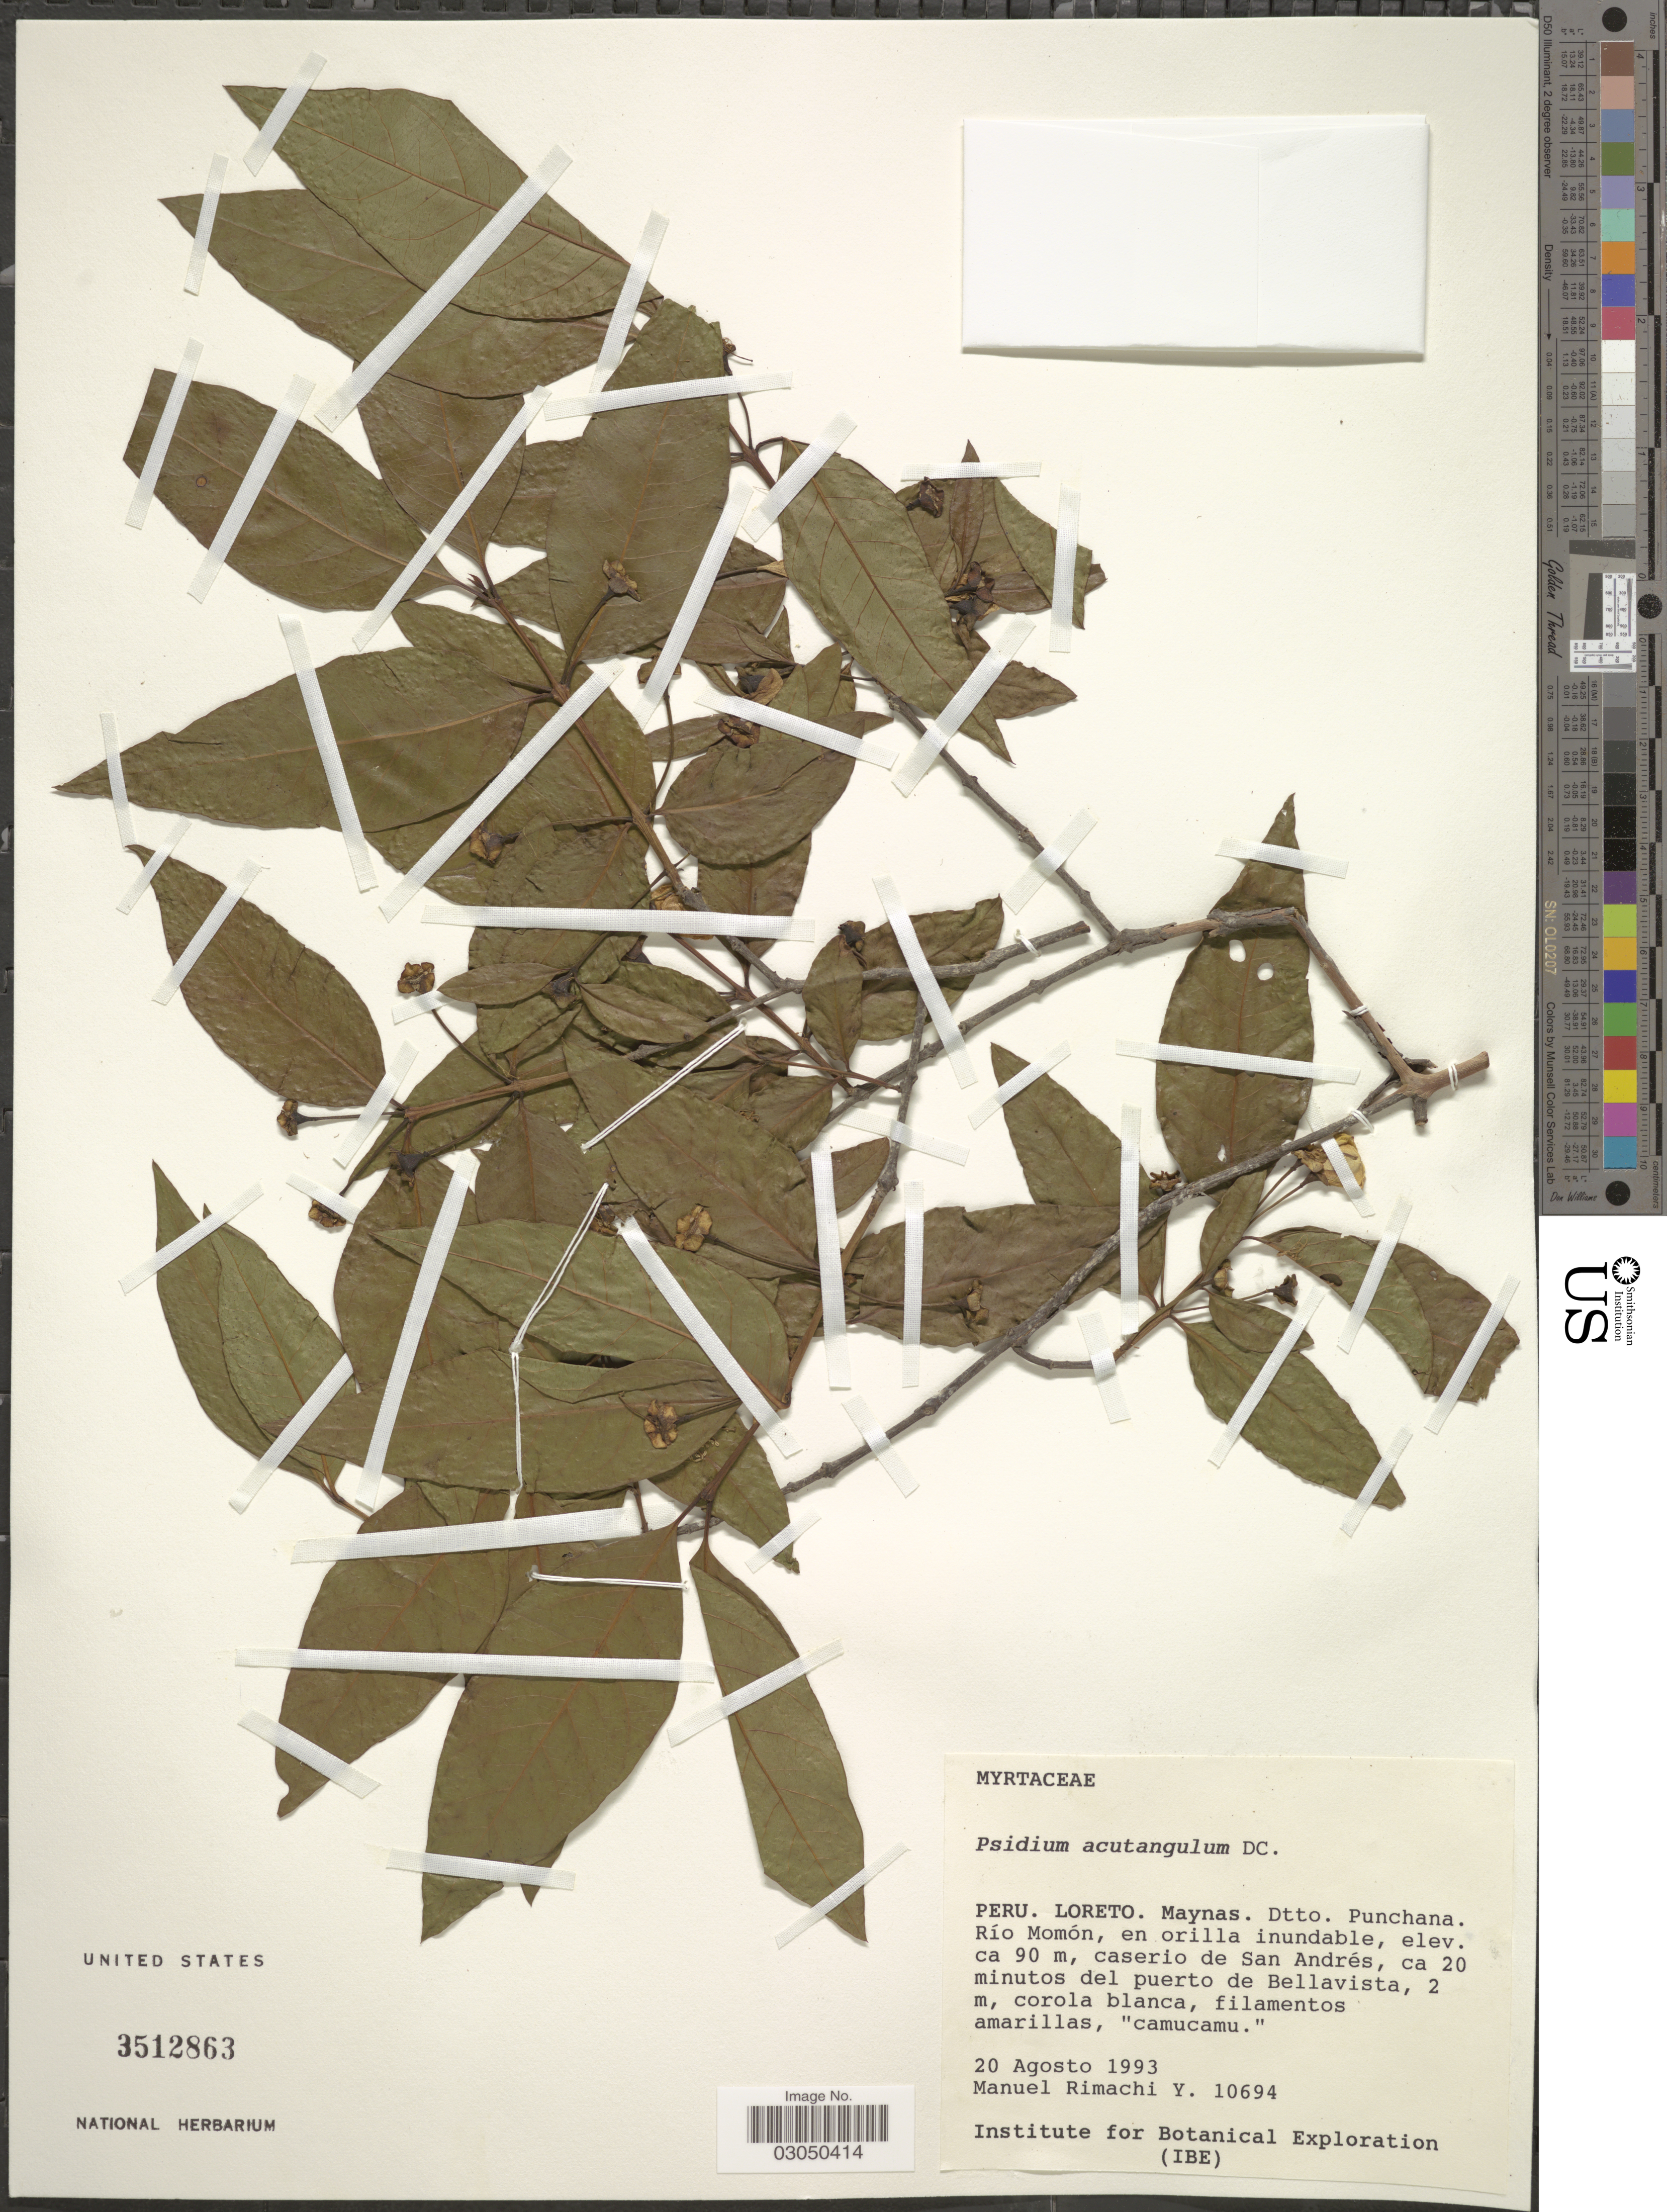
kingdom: Plantae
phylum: Tracheophyta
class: Magnoliopsida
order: Myrtales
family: Myrtaceae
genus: Psidium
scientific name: Psidium acutangulum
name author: (DC.) DC.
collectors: M. Rimachi Y.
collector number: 10694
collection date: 1993-08-20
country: Peru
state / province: Loreto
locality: Loreto. Maynas. Dtto. Punchana. Río Momón, en orilla inundable, caserio de San Andrés, ca 20 minutos del puerto de Bellavista.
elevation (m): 90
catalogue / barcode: US 3512863